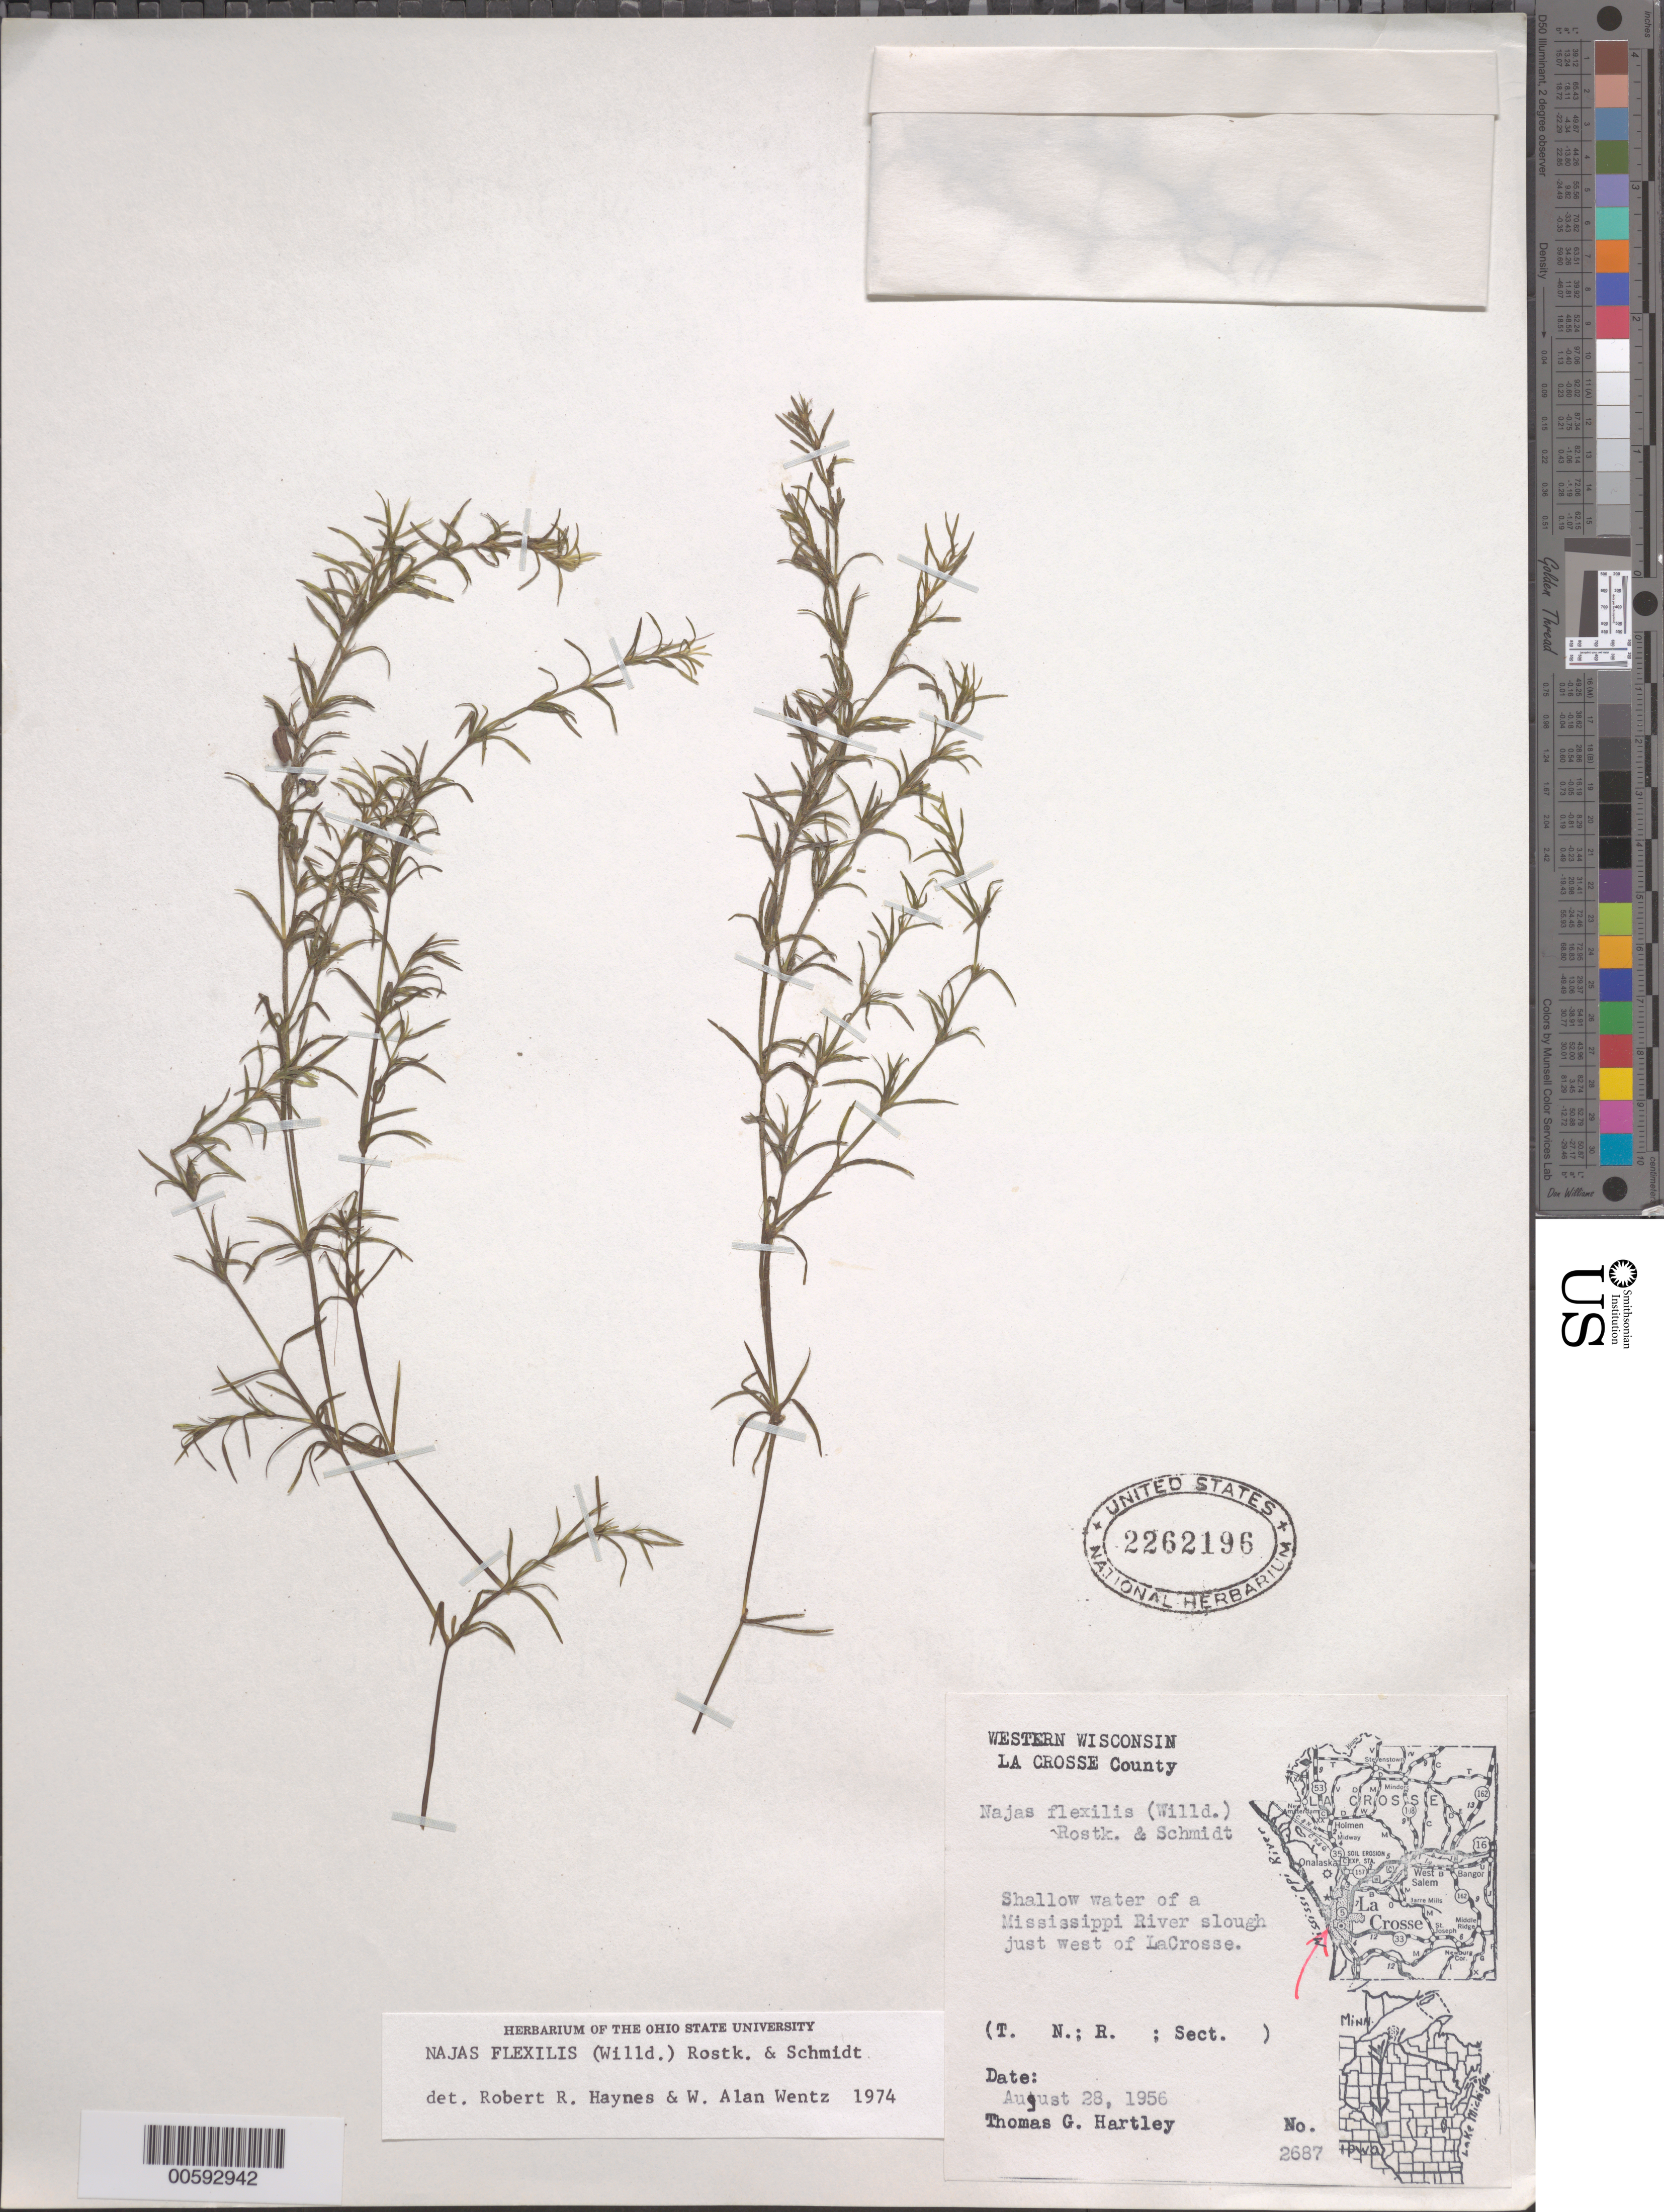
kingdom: Plantae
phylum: Tracheophyta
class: Liliopsida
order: Alismatales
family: Hydrocharitaceae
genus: Najas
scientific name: Najas flexilis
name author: (Willd.) Rostk. & Schmidt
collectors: T. G. Hartley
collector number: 2687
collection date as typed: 28 Aug 1956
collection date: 1956-08-28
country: United States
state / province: Wisconsin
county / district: La Crosse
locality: Mississippi River, W of La Crosse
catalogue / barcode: US 2262196